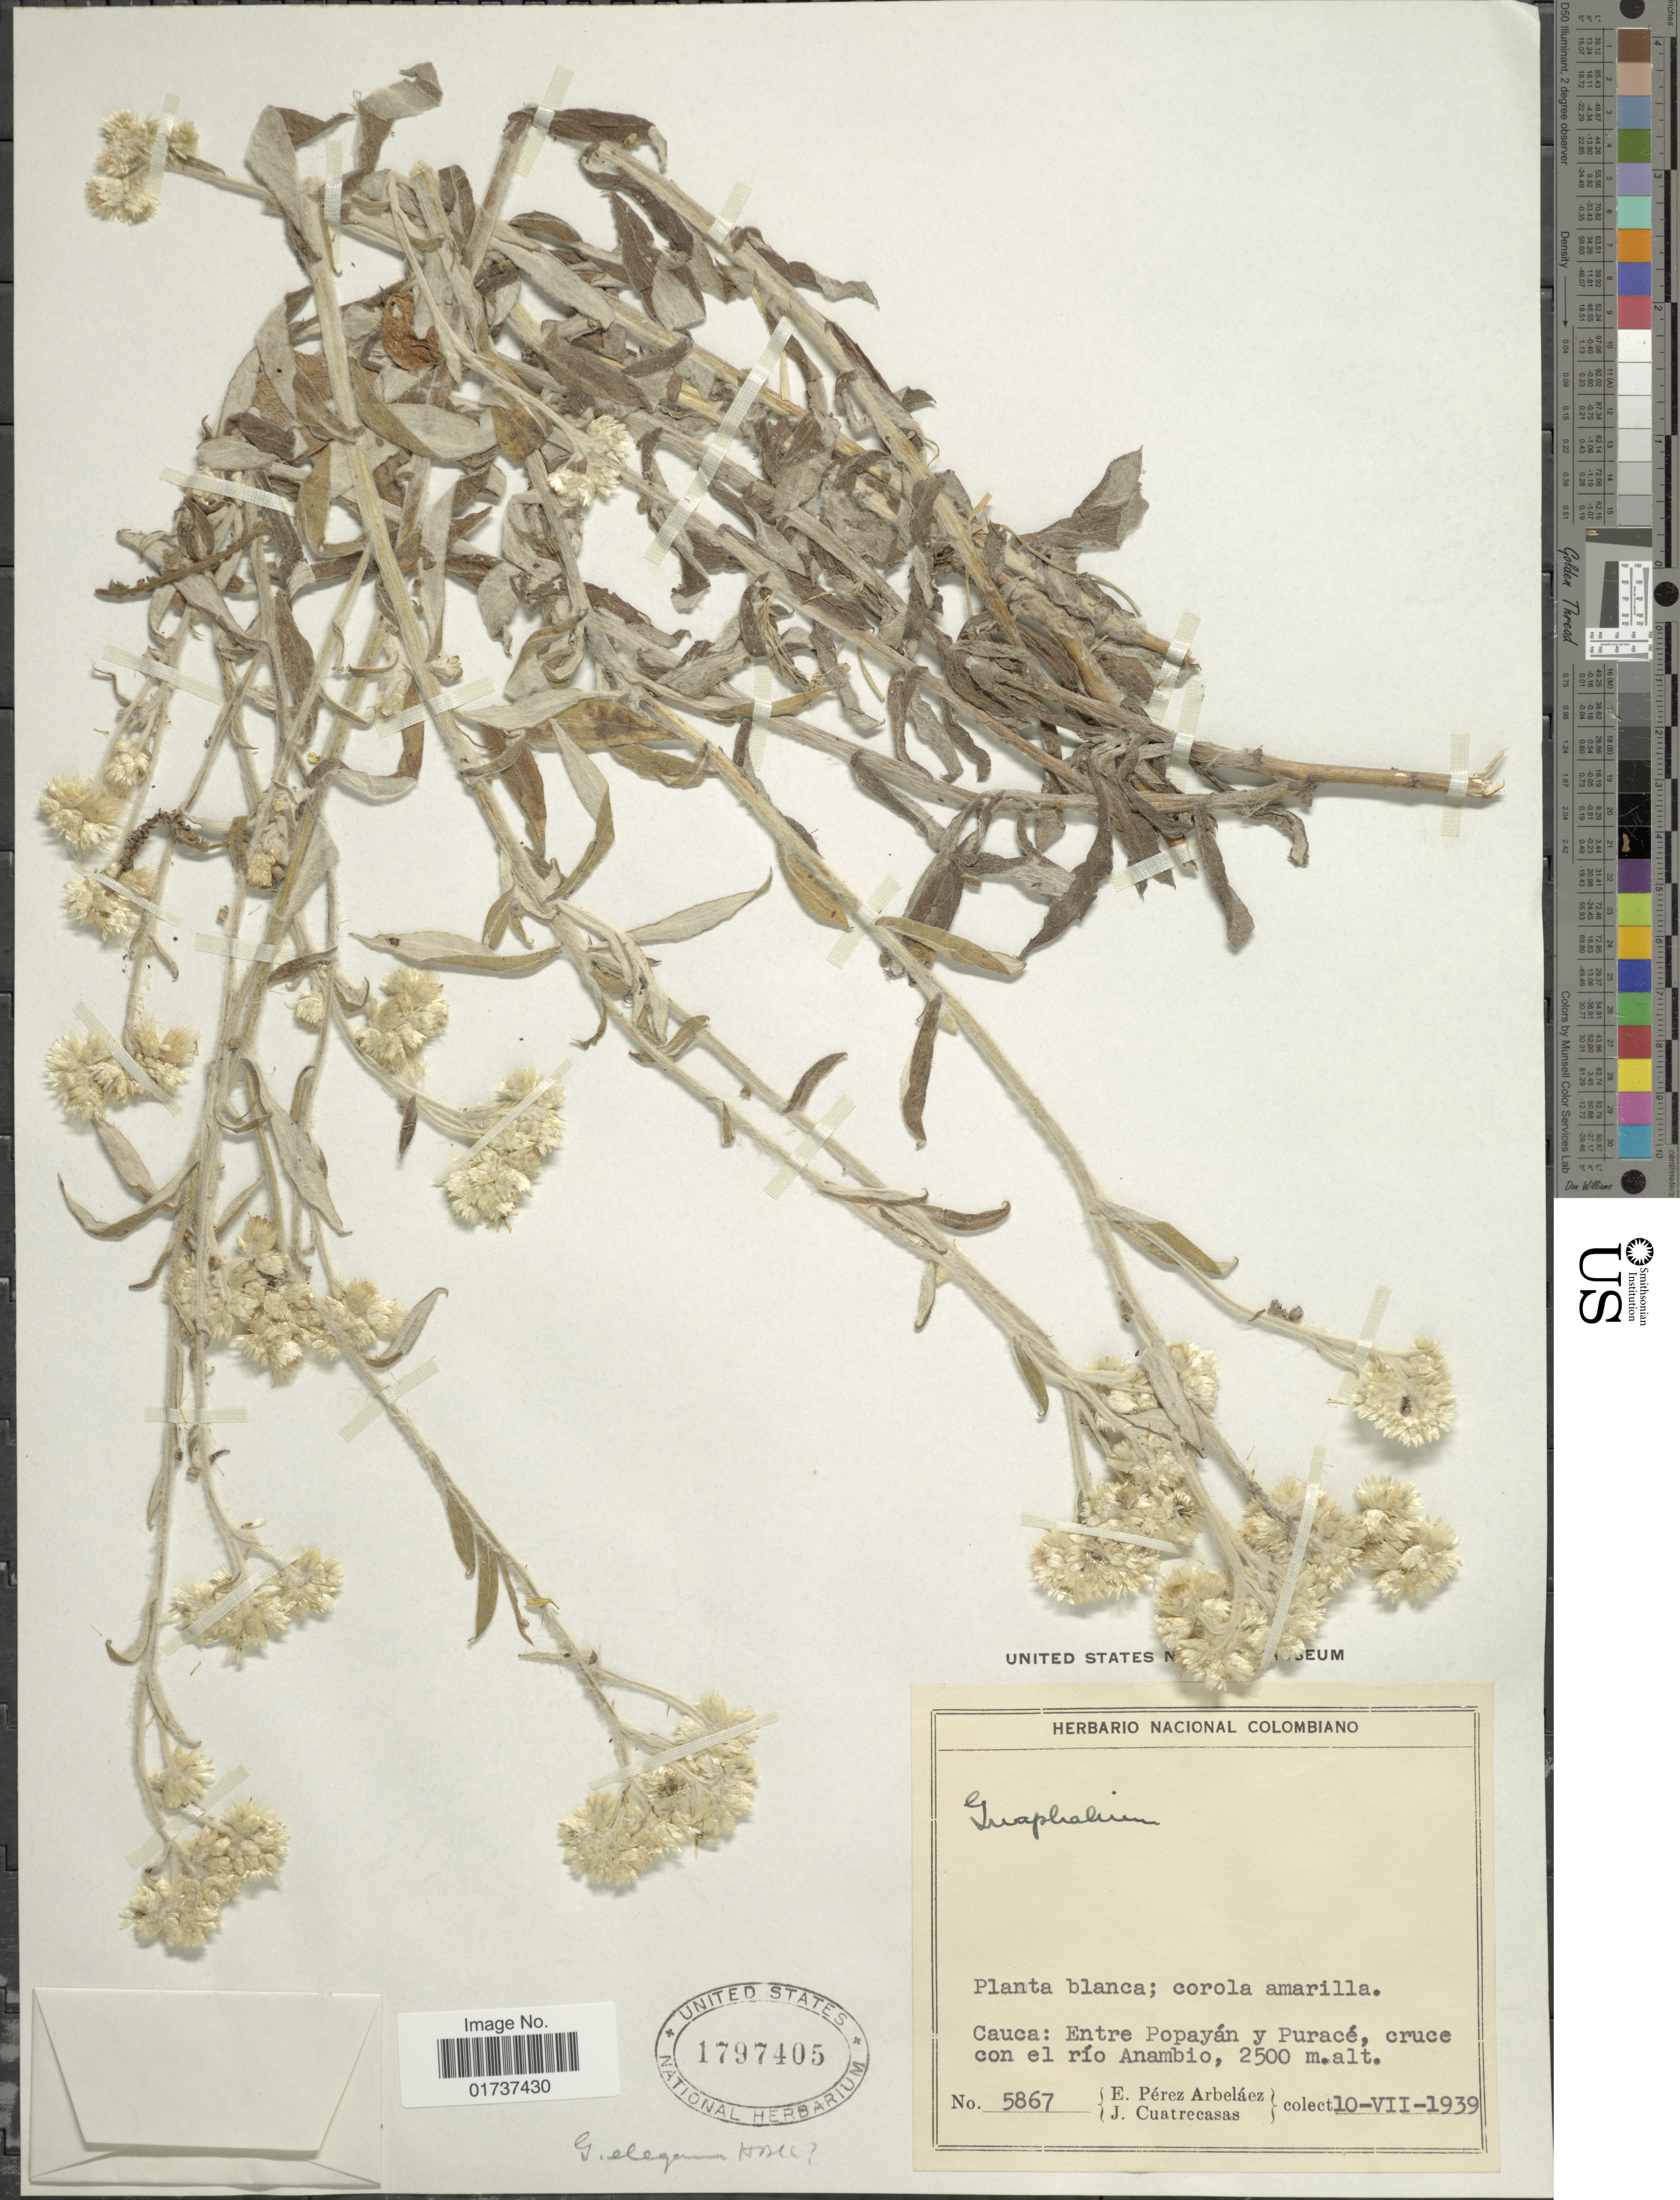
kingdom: Plantae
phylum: Tracheophyta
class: Magnoliopsida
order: Asterales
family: Asteraceae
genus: Gnaphalium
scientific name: Gnaphalium sp.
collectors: E. Pérez Arbeláez & J. Cuatrecasas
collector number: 5867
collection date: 1939-07-10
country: Colombia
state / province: Cauca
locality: Entre Popayán y Puracé, cruce con el río Anambio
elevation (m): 2500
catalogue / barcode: US 1797405